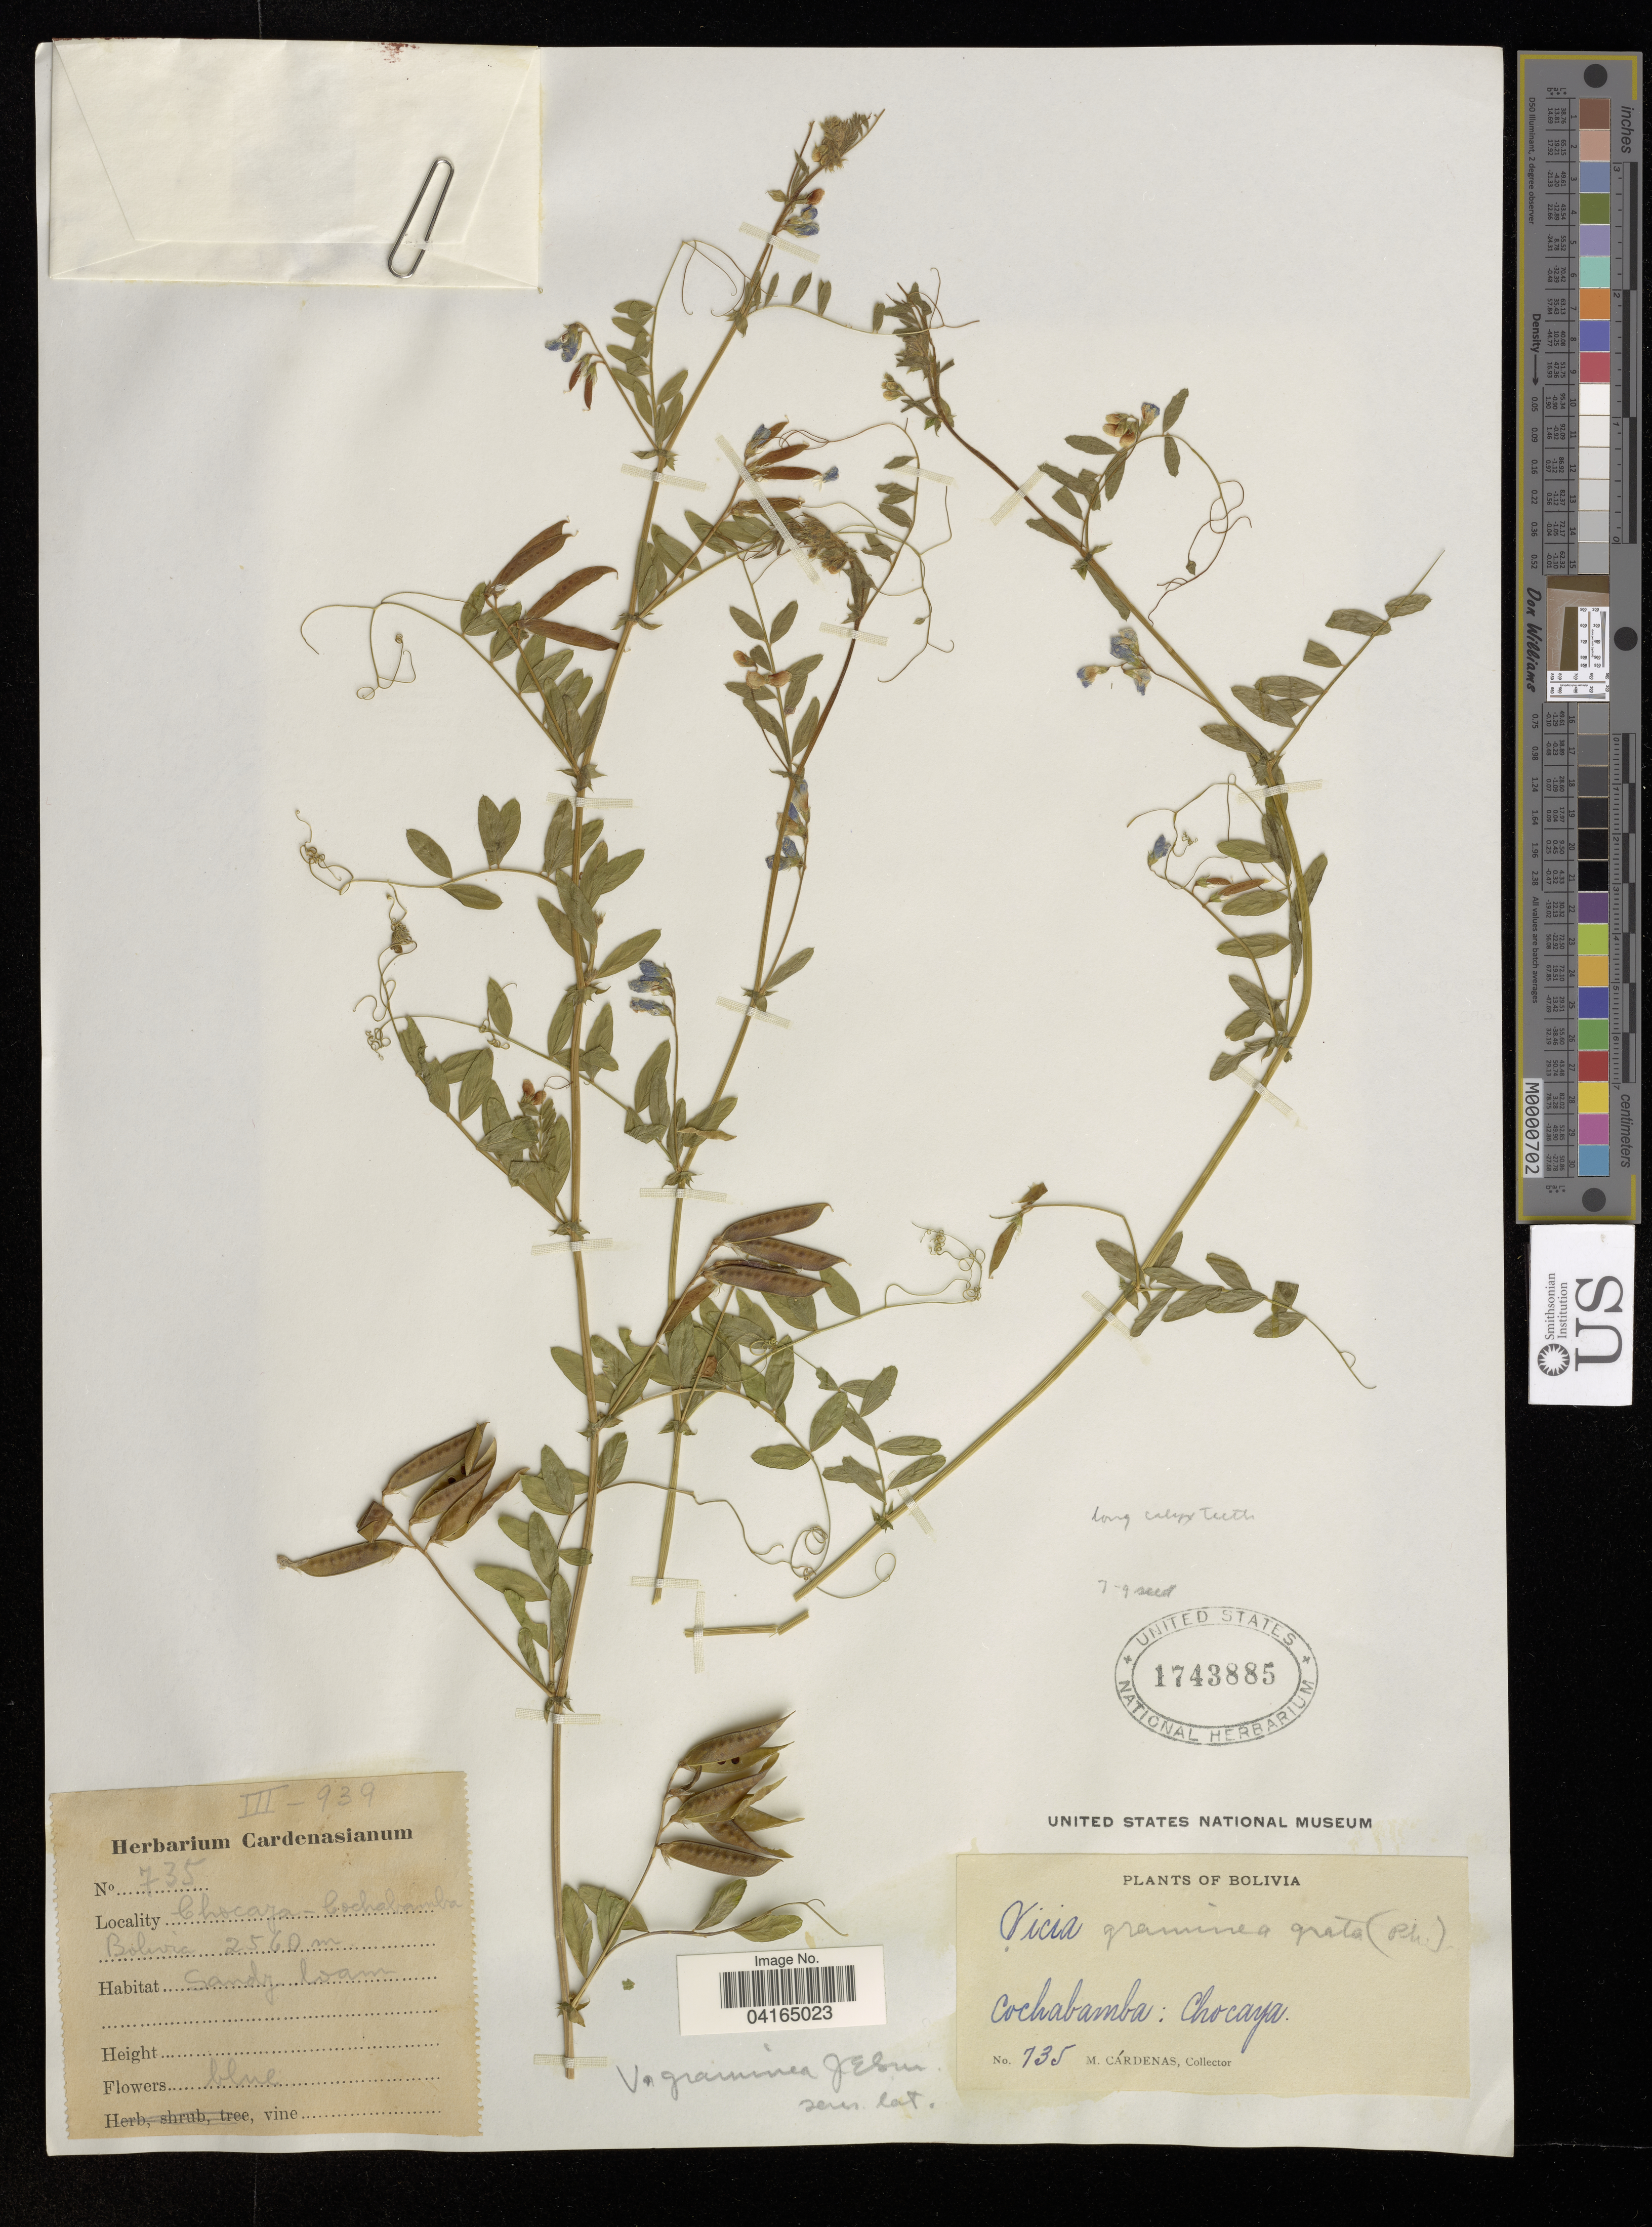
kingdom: Plantae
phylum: Tracheophyta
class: Magnoliopsida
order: Fabales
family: Fabaceae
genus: Vicia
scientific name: Vicia graminea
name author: Sm.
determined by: Hechenleitner, Paulina, RBG Edinburgh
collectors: M. Cárdenas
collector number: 735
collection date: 1939-03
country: Bolivia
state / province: Cochabamba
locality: Chocaya.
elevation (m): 2560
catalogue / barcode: US 1743885